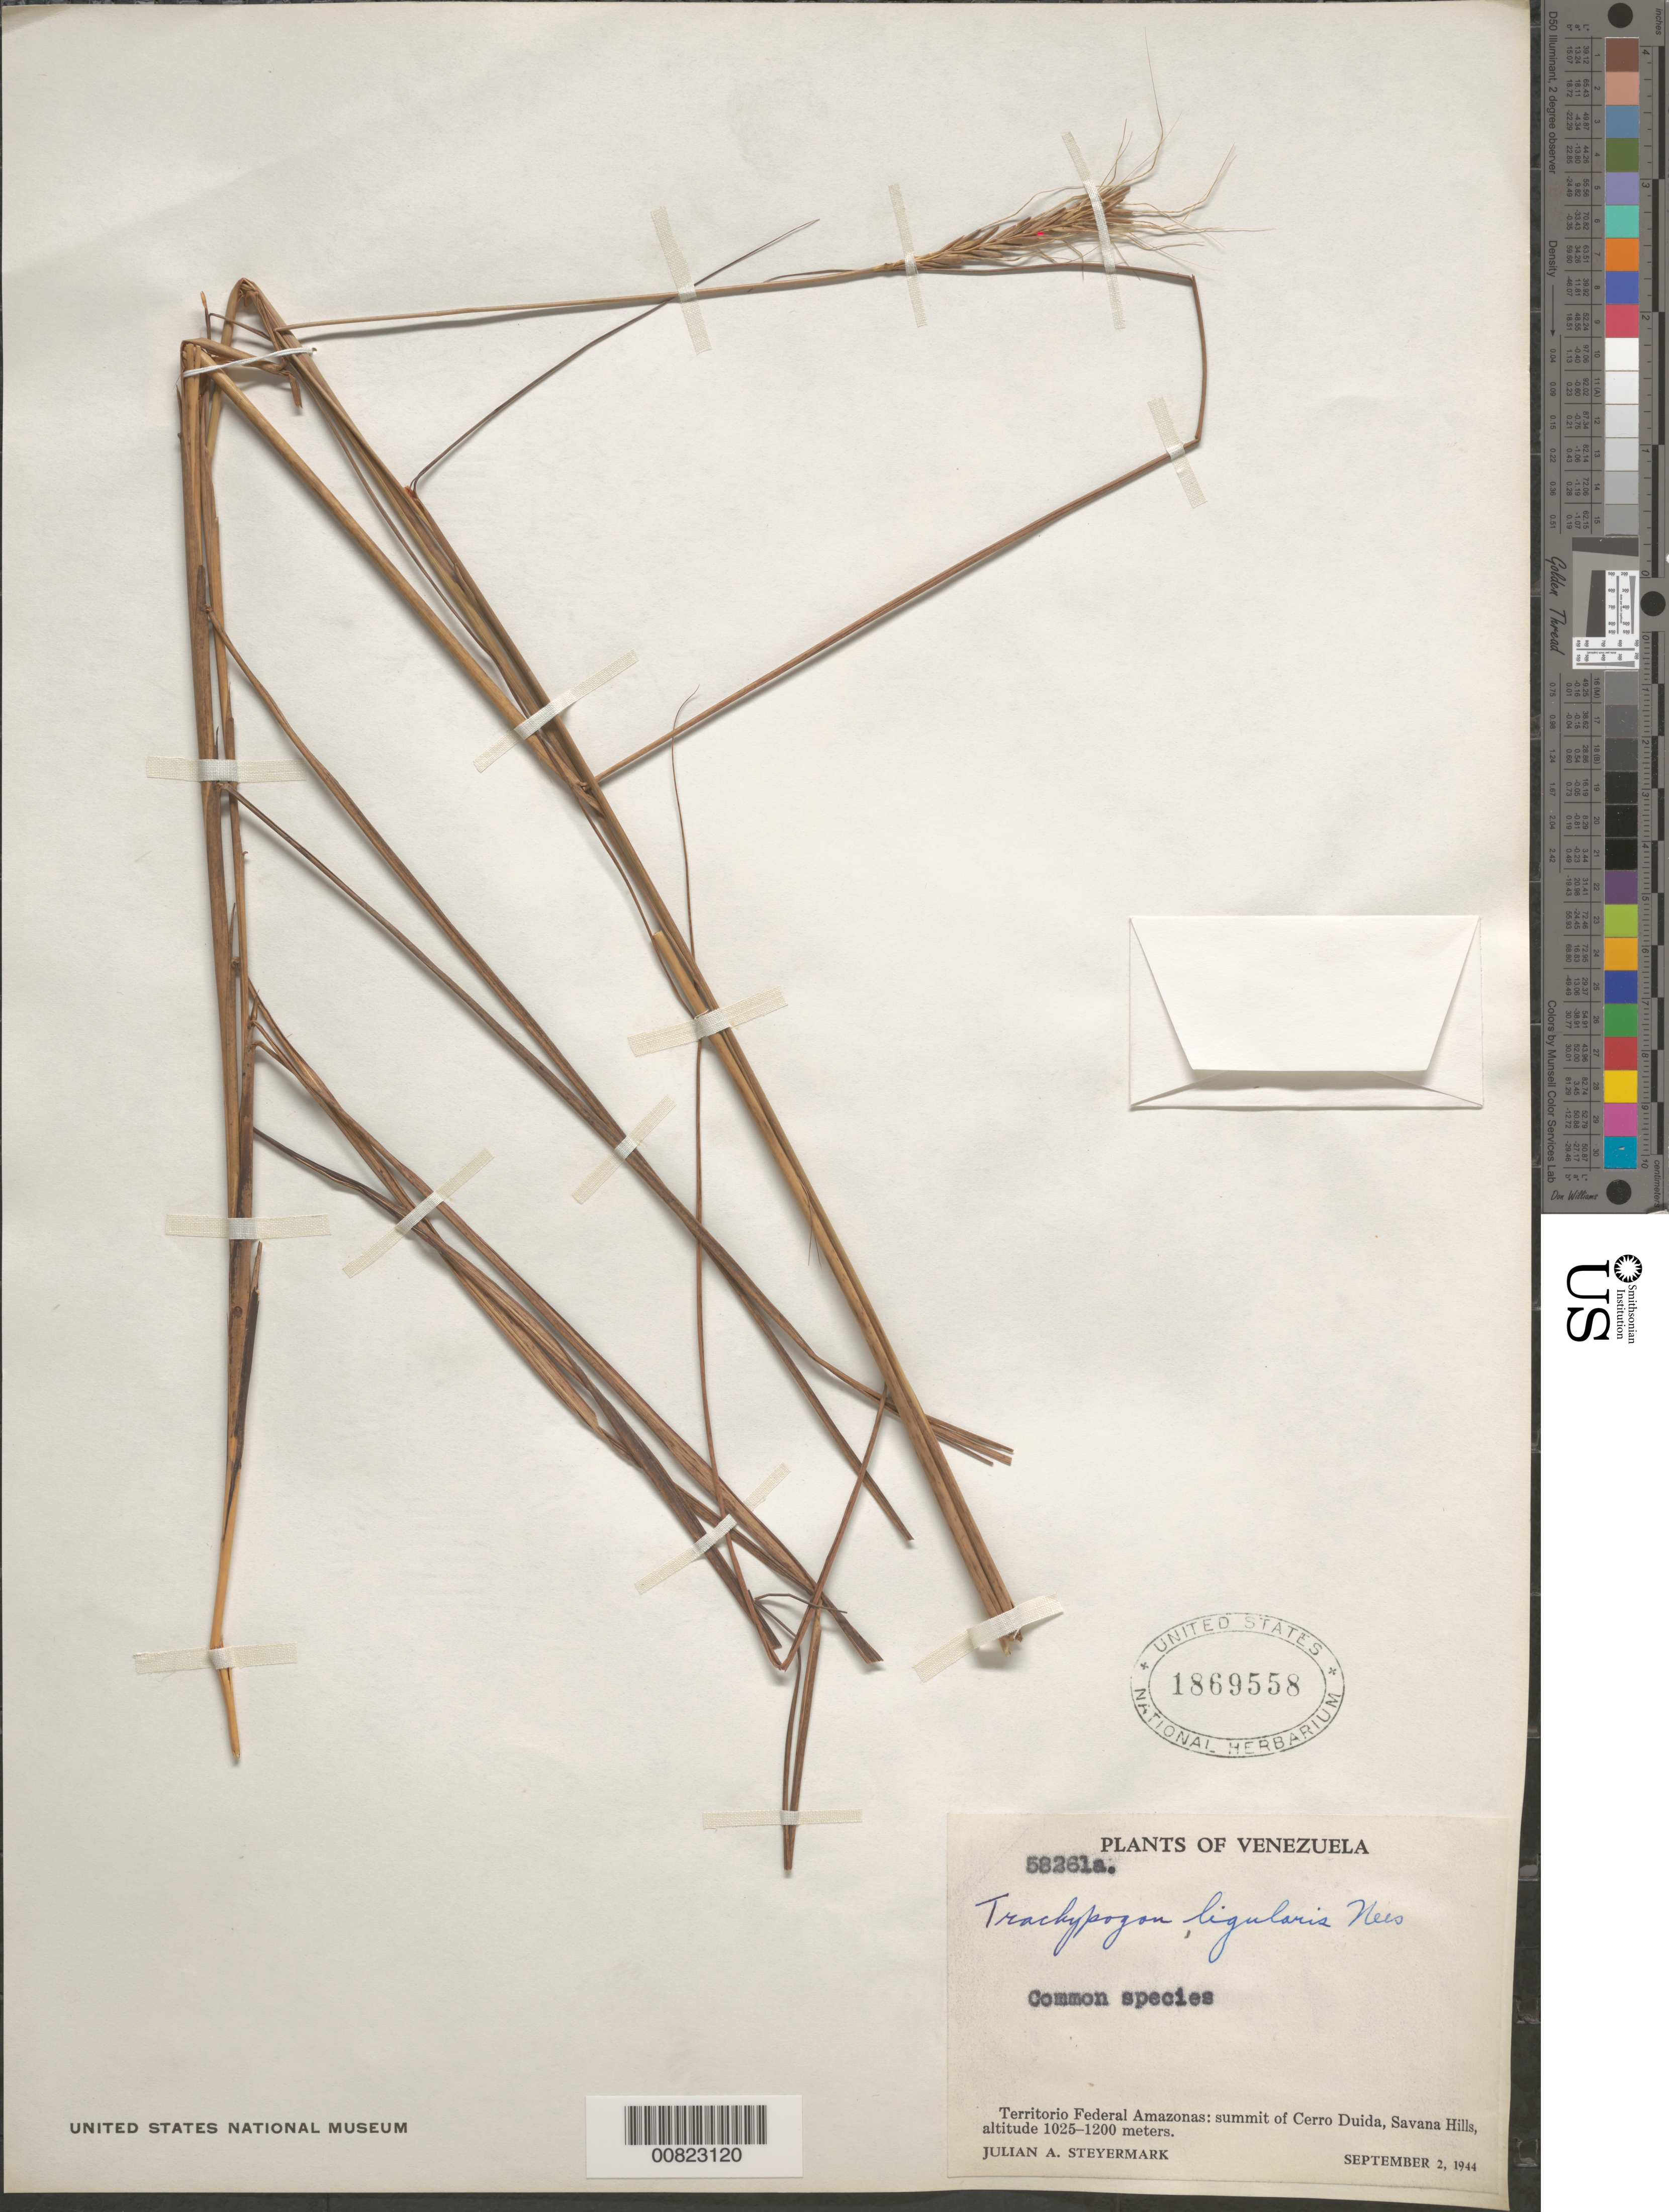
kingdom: Plantae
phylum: Tracheophyta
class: Liliopsida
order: Poales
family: Poaceae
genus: Trachypogon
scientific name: Trachypogon ligularis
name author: Nees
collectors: J. Steyermark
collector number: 58261 a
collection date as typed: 2-Sep-44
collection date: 1944-09-02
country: Venezuela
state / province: Amazonas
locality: Cerro Duida, summit, Caño Negro, Savanna Hills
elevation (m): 1025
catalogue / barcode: US 1869558